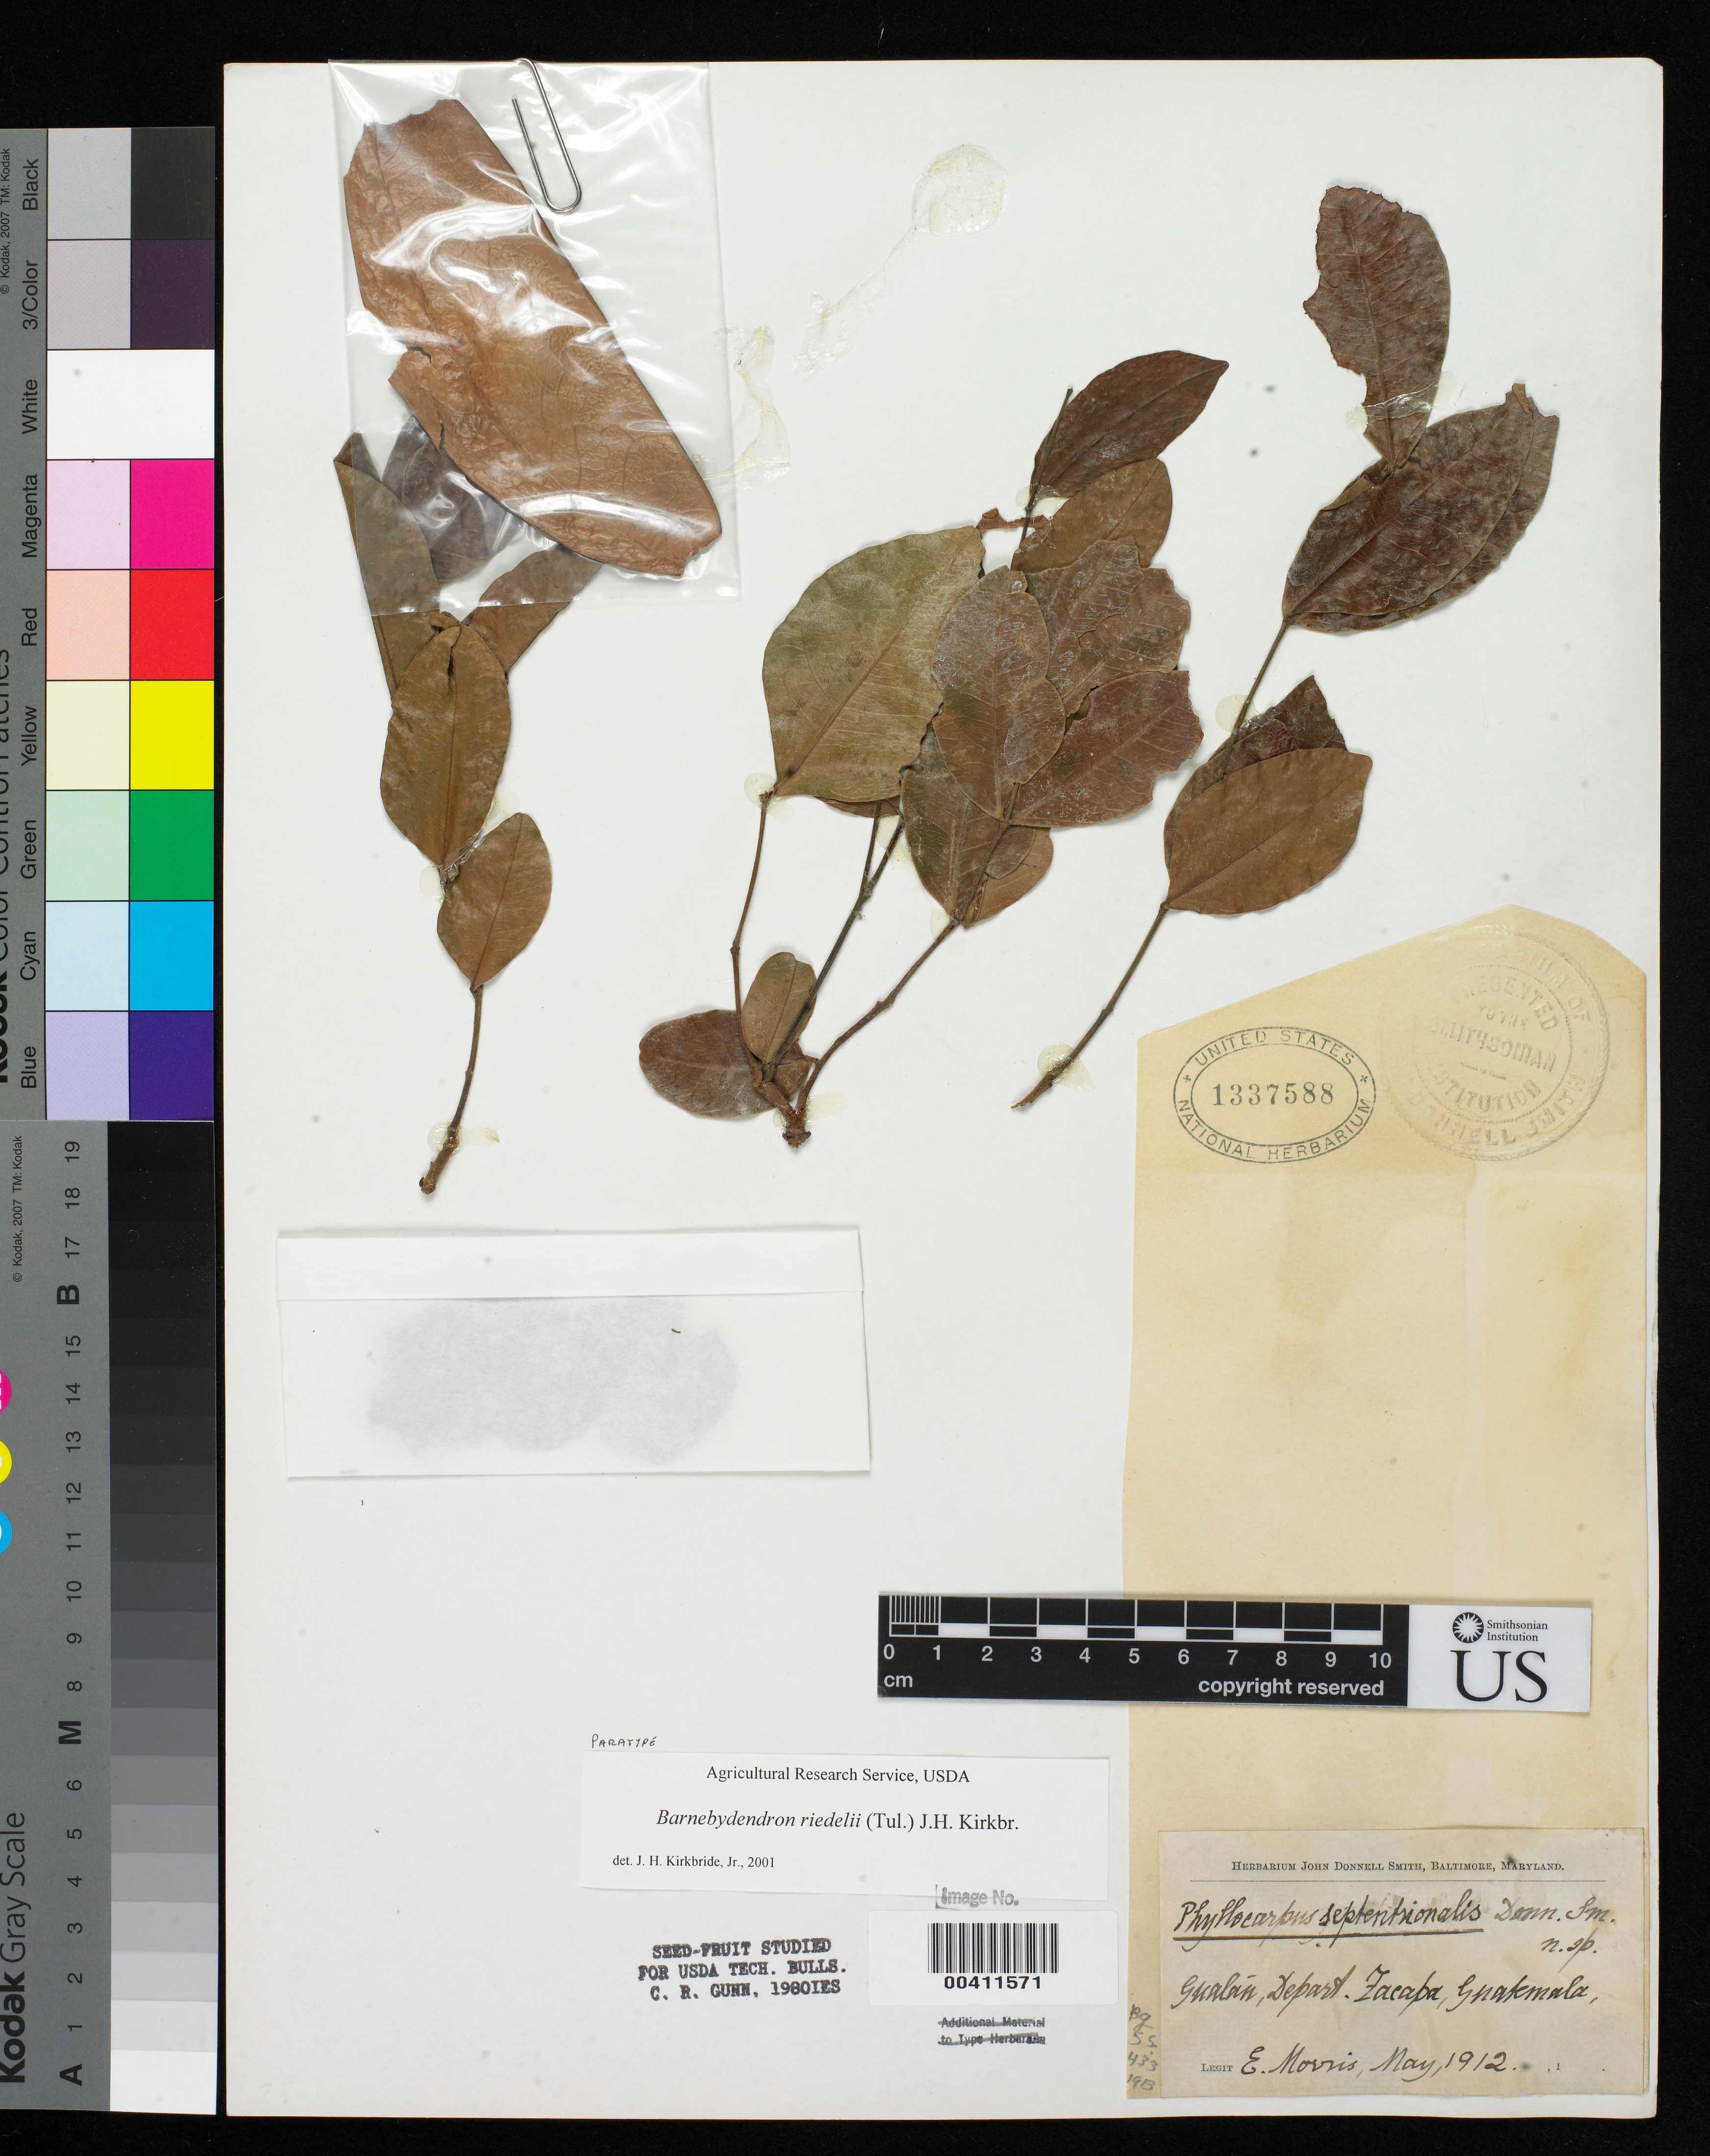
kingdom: Plantae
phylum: Tracheophyta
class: Magnoliopsida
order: Fabales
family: Fabaceae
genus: Phyllocarpus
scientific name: Phyllocarpus septentrionalis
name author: Donn. Sm.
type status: Syntype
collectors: E. Morris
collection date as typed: May 1912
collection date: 1912-05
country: Guatemala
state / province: Zacapa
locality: Gualan.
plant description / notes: For typification discussion see Kirkbride 1999, Sida 18: 817.; From the herbarium of J. Donnell Smith.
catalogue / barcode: US 1337588